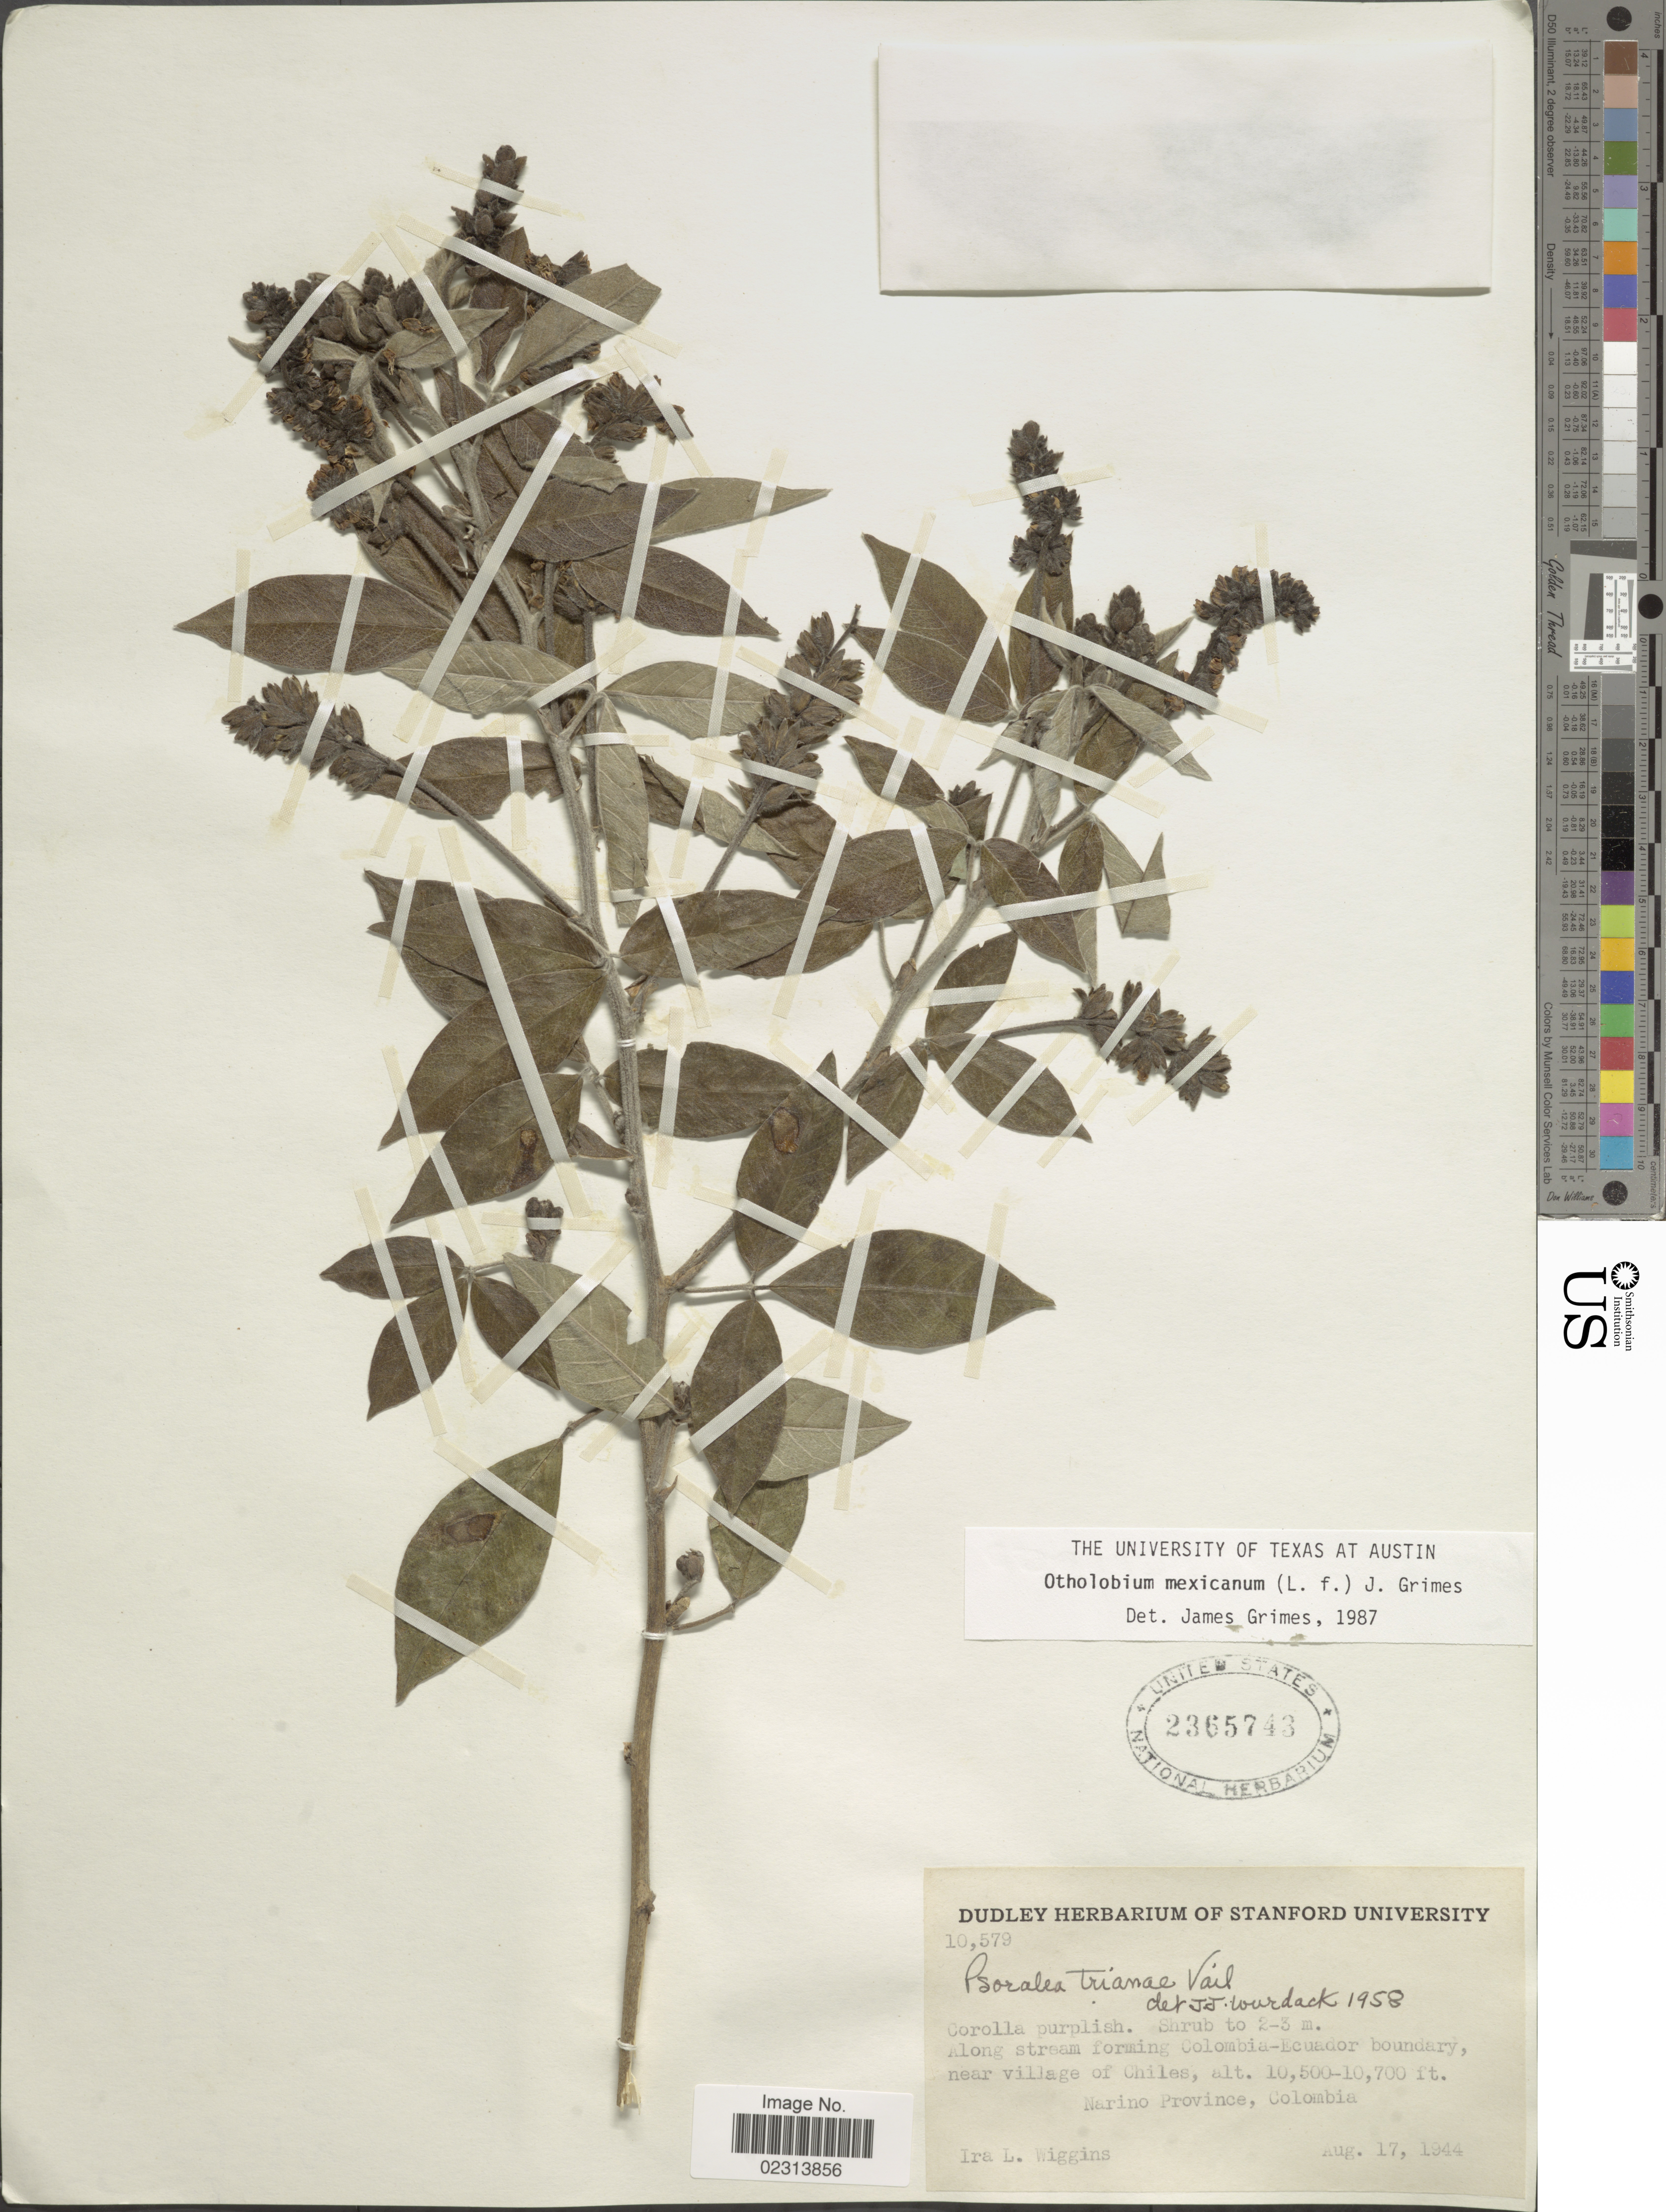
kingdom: Plantae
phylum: Tracheophyta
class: Magnoliopsida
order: Fabales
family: Fabaceae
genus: Otholobium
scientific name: Otholobium mexicanum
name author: (L. f.) J.W. Grimes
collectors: I. L. Wiggins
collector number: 10579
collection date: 1944-08-17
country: Colombia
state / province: Nariño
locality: Along stream forming, Colombia-Ecuador boundary, near village of Chiles, Narino Province, Colombia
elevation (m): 3200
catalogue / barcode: US 2365743